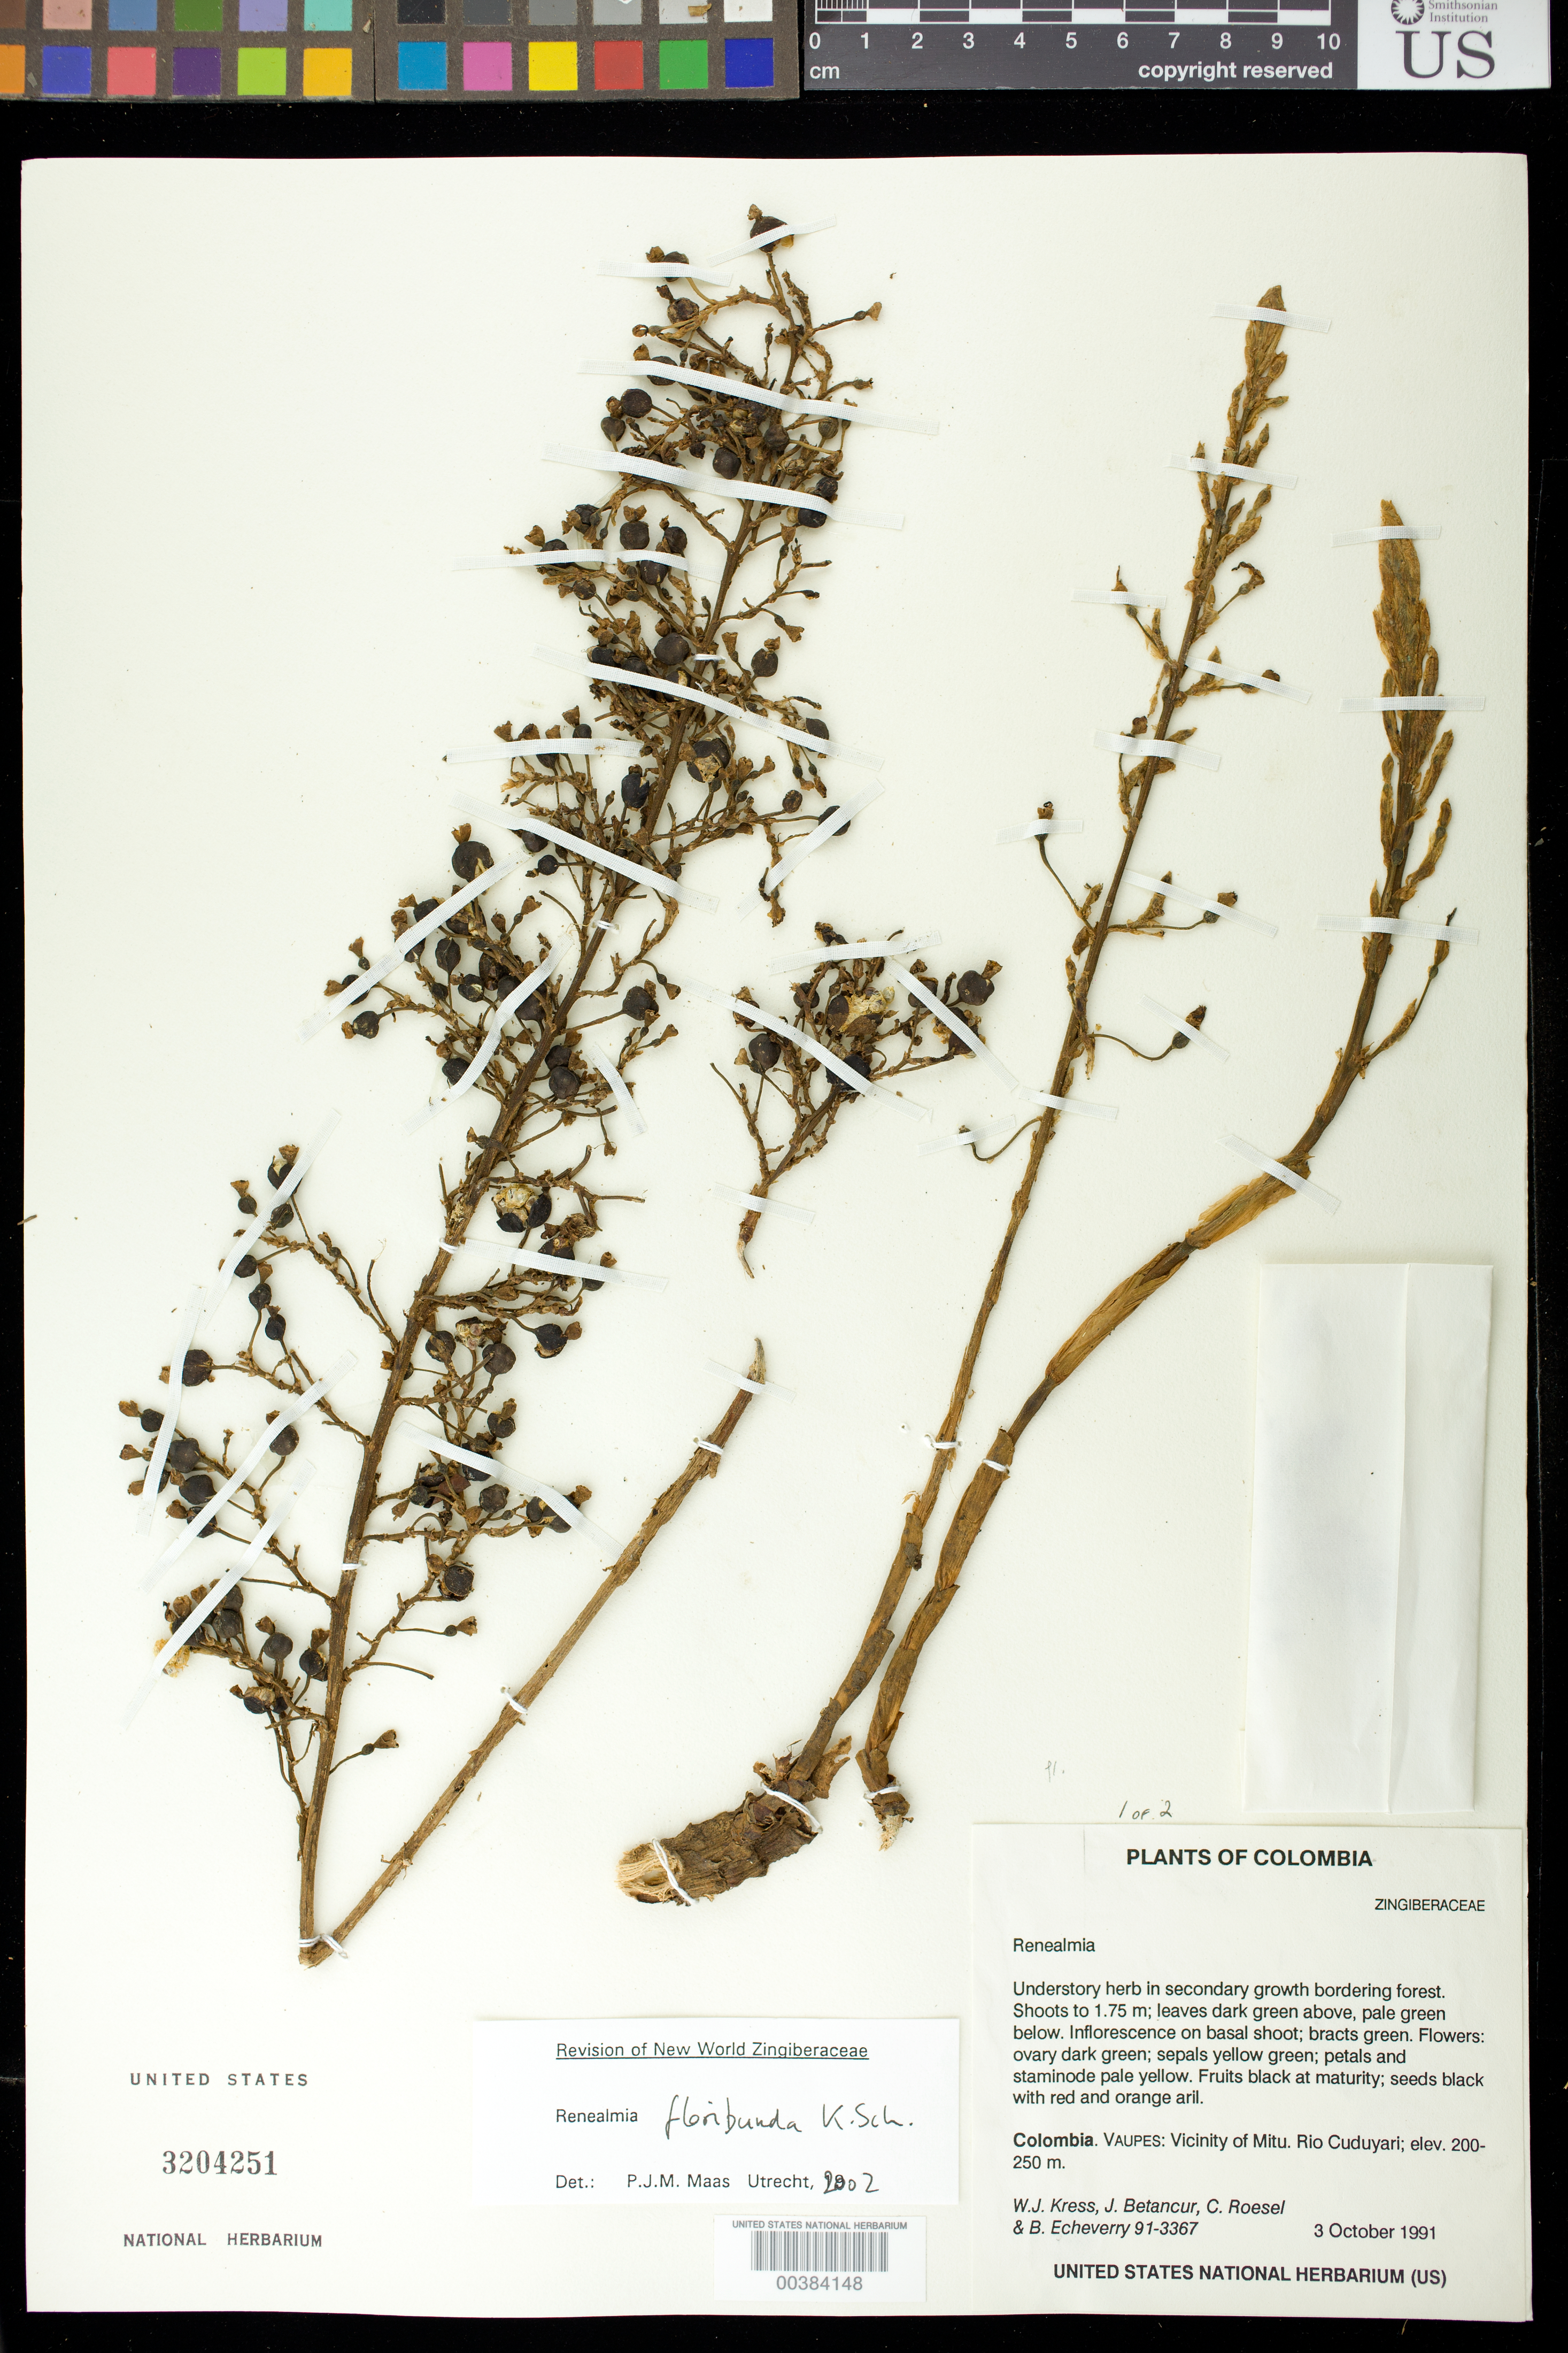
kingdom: Plantae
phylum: Tracheophyta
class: Liliopsida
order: Zingiberales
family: Zingiberaceae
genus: Renealmia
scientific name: Renealmia floribunda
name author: K. Schum.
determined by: Maas, Paul J. M.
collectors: W. J. Kress, J. C. Betancur, C. S. Roesel & B. Echeverry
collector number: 91-3367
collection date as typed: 03 Oct 1991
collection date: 1991-10-03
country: Colombia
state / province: Vaupés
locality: Vicinity of Mitu. Rio Cuduyari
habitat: Understory of secondary growth bordering forest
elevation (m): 200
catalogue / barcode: US 3204251